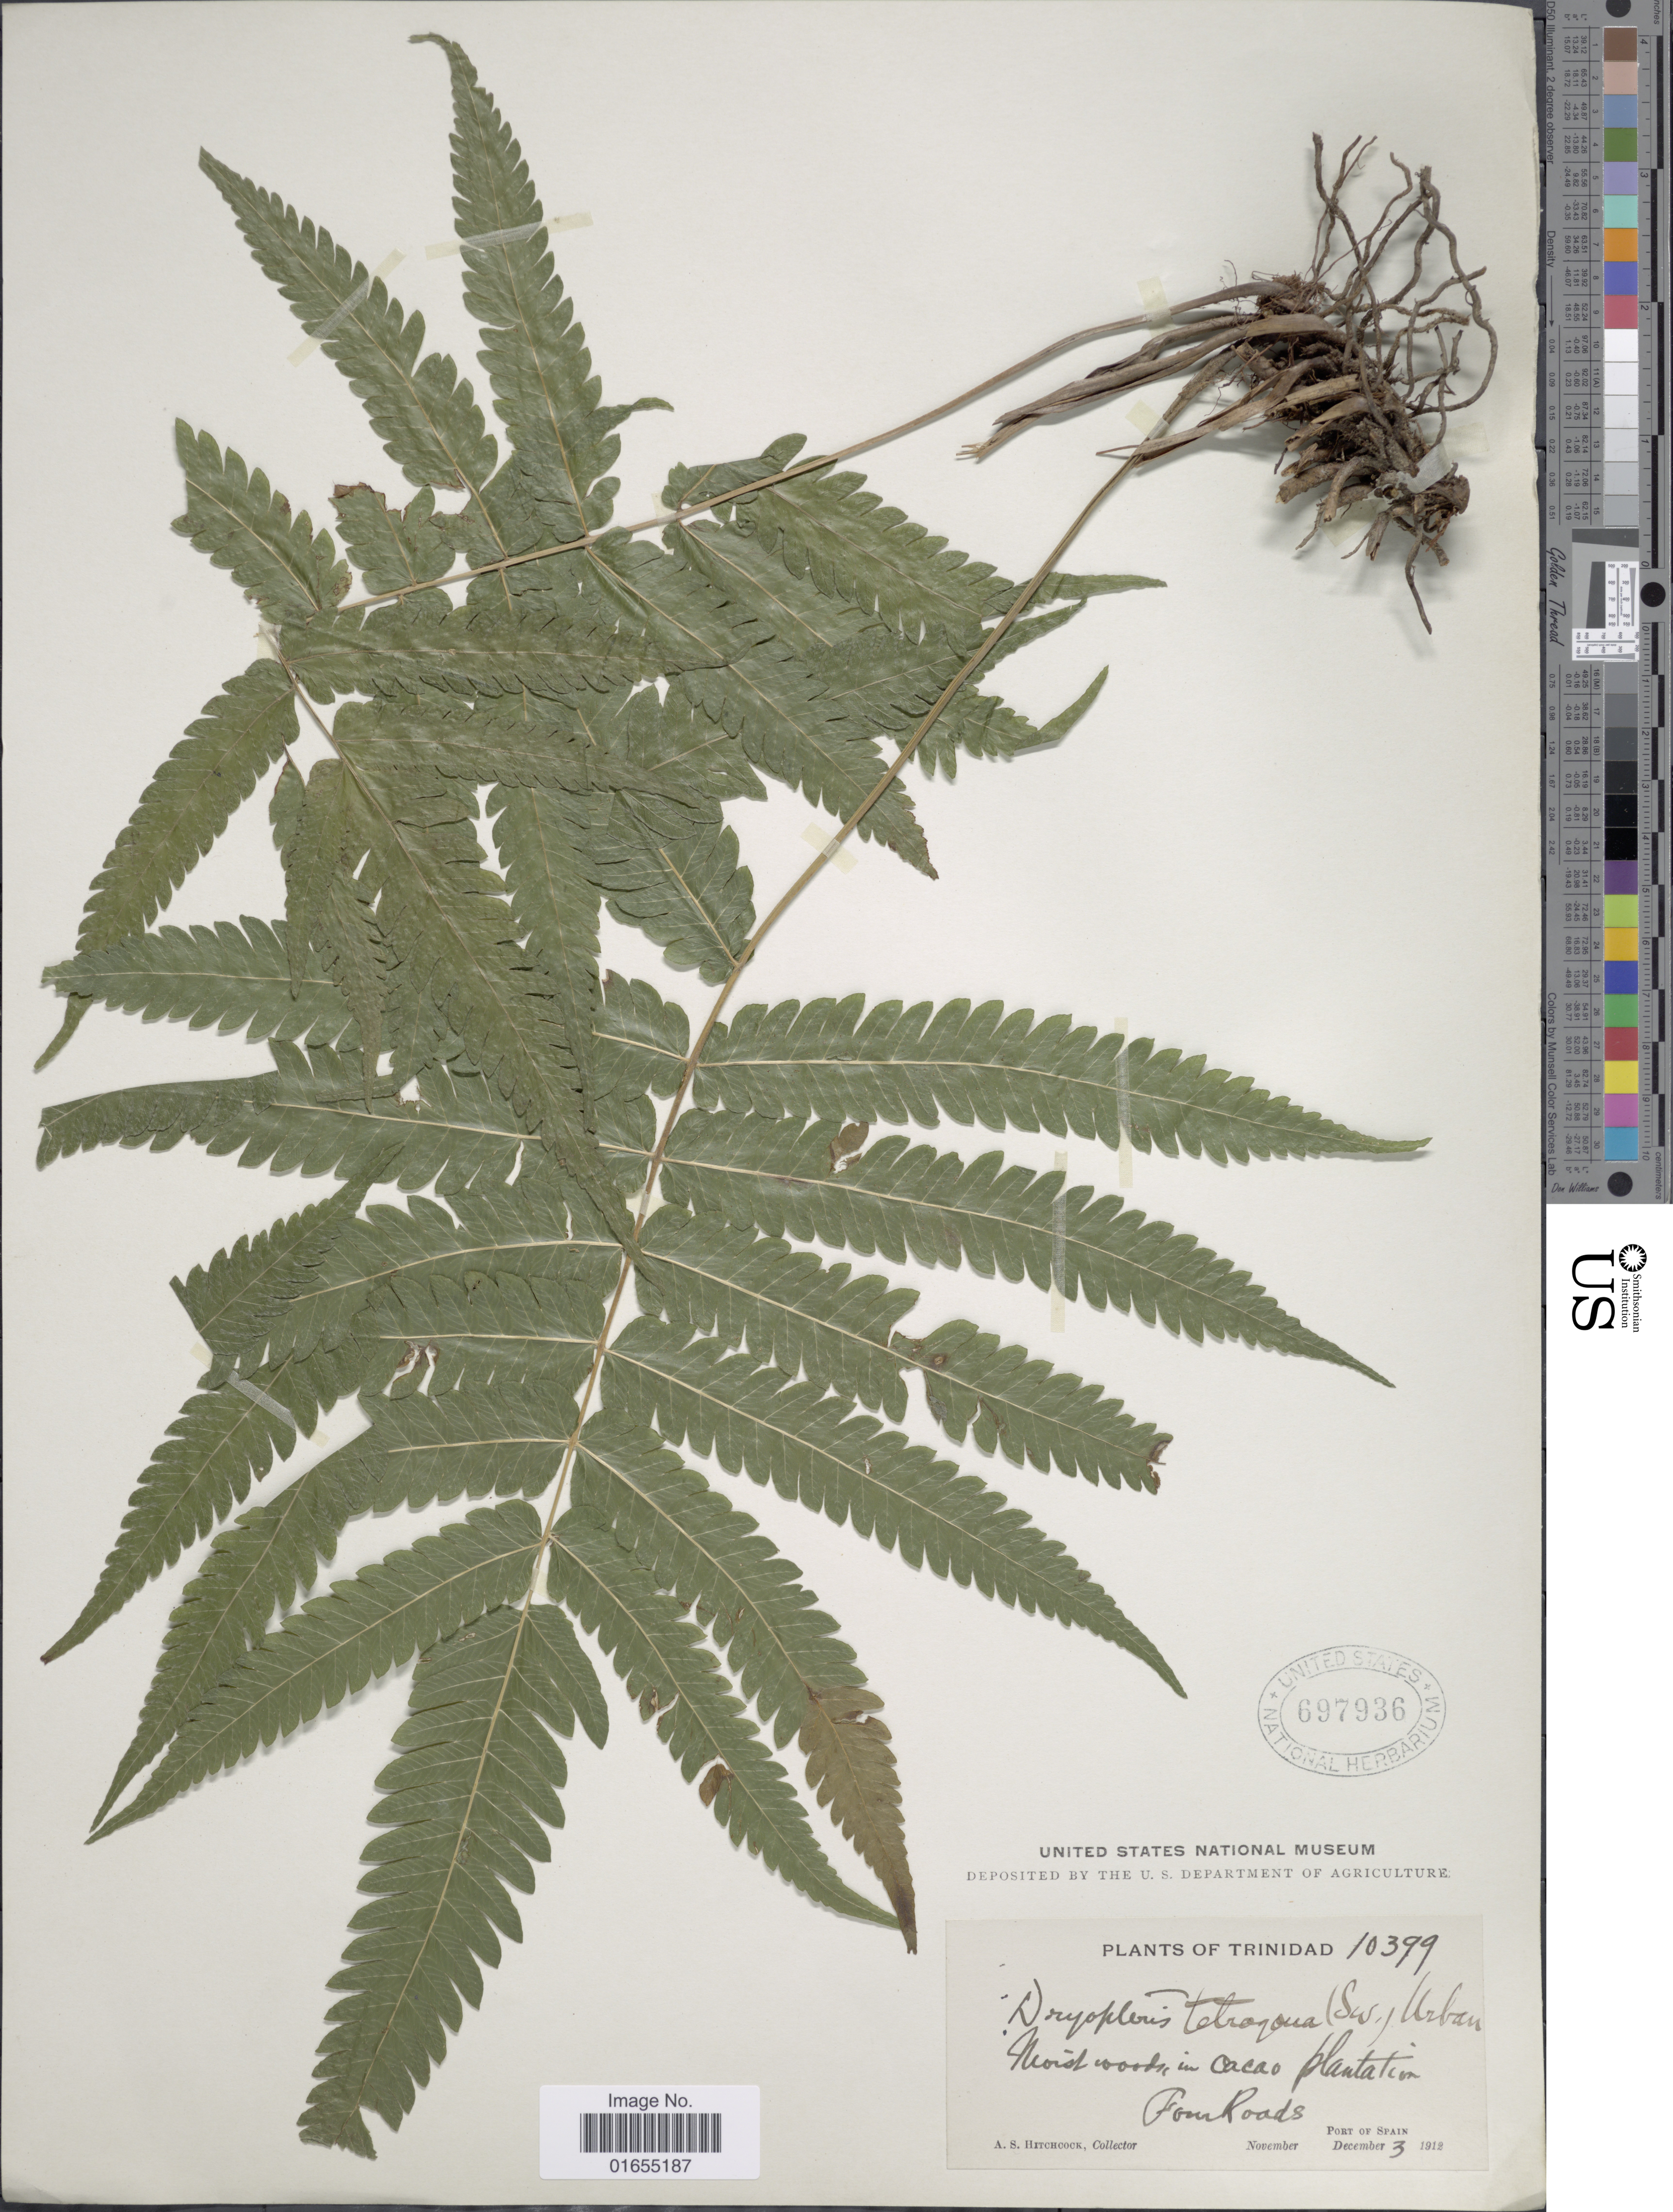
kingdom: Plantae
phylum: Tracheophyta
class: Polypodiopsida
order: Polypodiales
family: Thelypteridaceae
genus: Goniopteris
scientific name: Goniopteris subtetragona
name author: (Link) Vareschi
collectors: A. S. Hitchcock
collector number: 10399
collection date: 1912-12-03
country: Trinidad and Tobago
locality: Trinidad, Moist woods in cacao plantation, Four Roads, Port of Spain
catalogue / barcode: US 697936